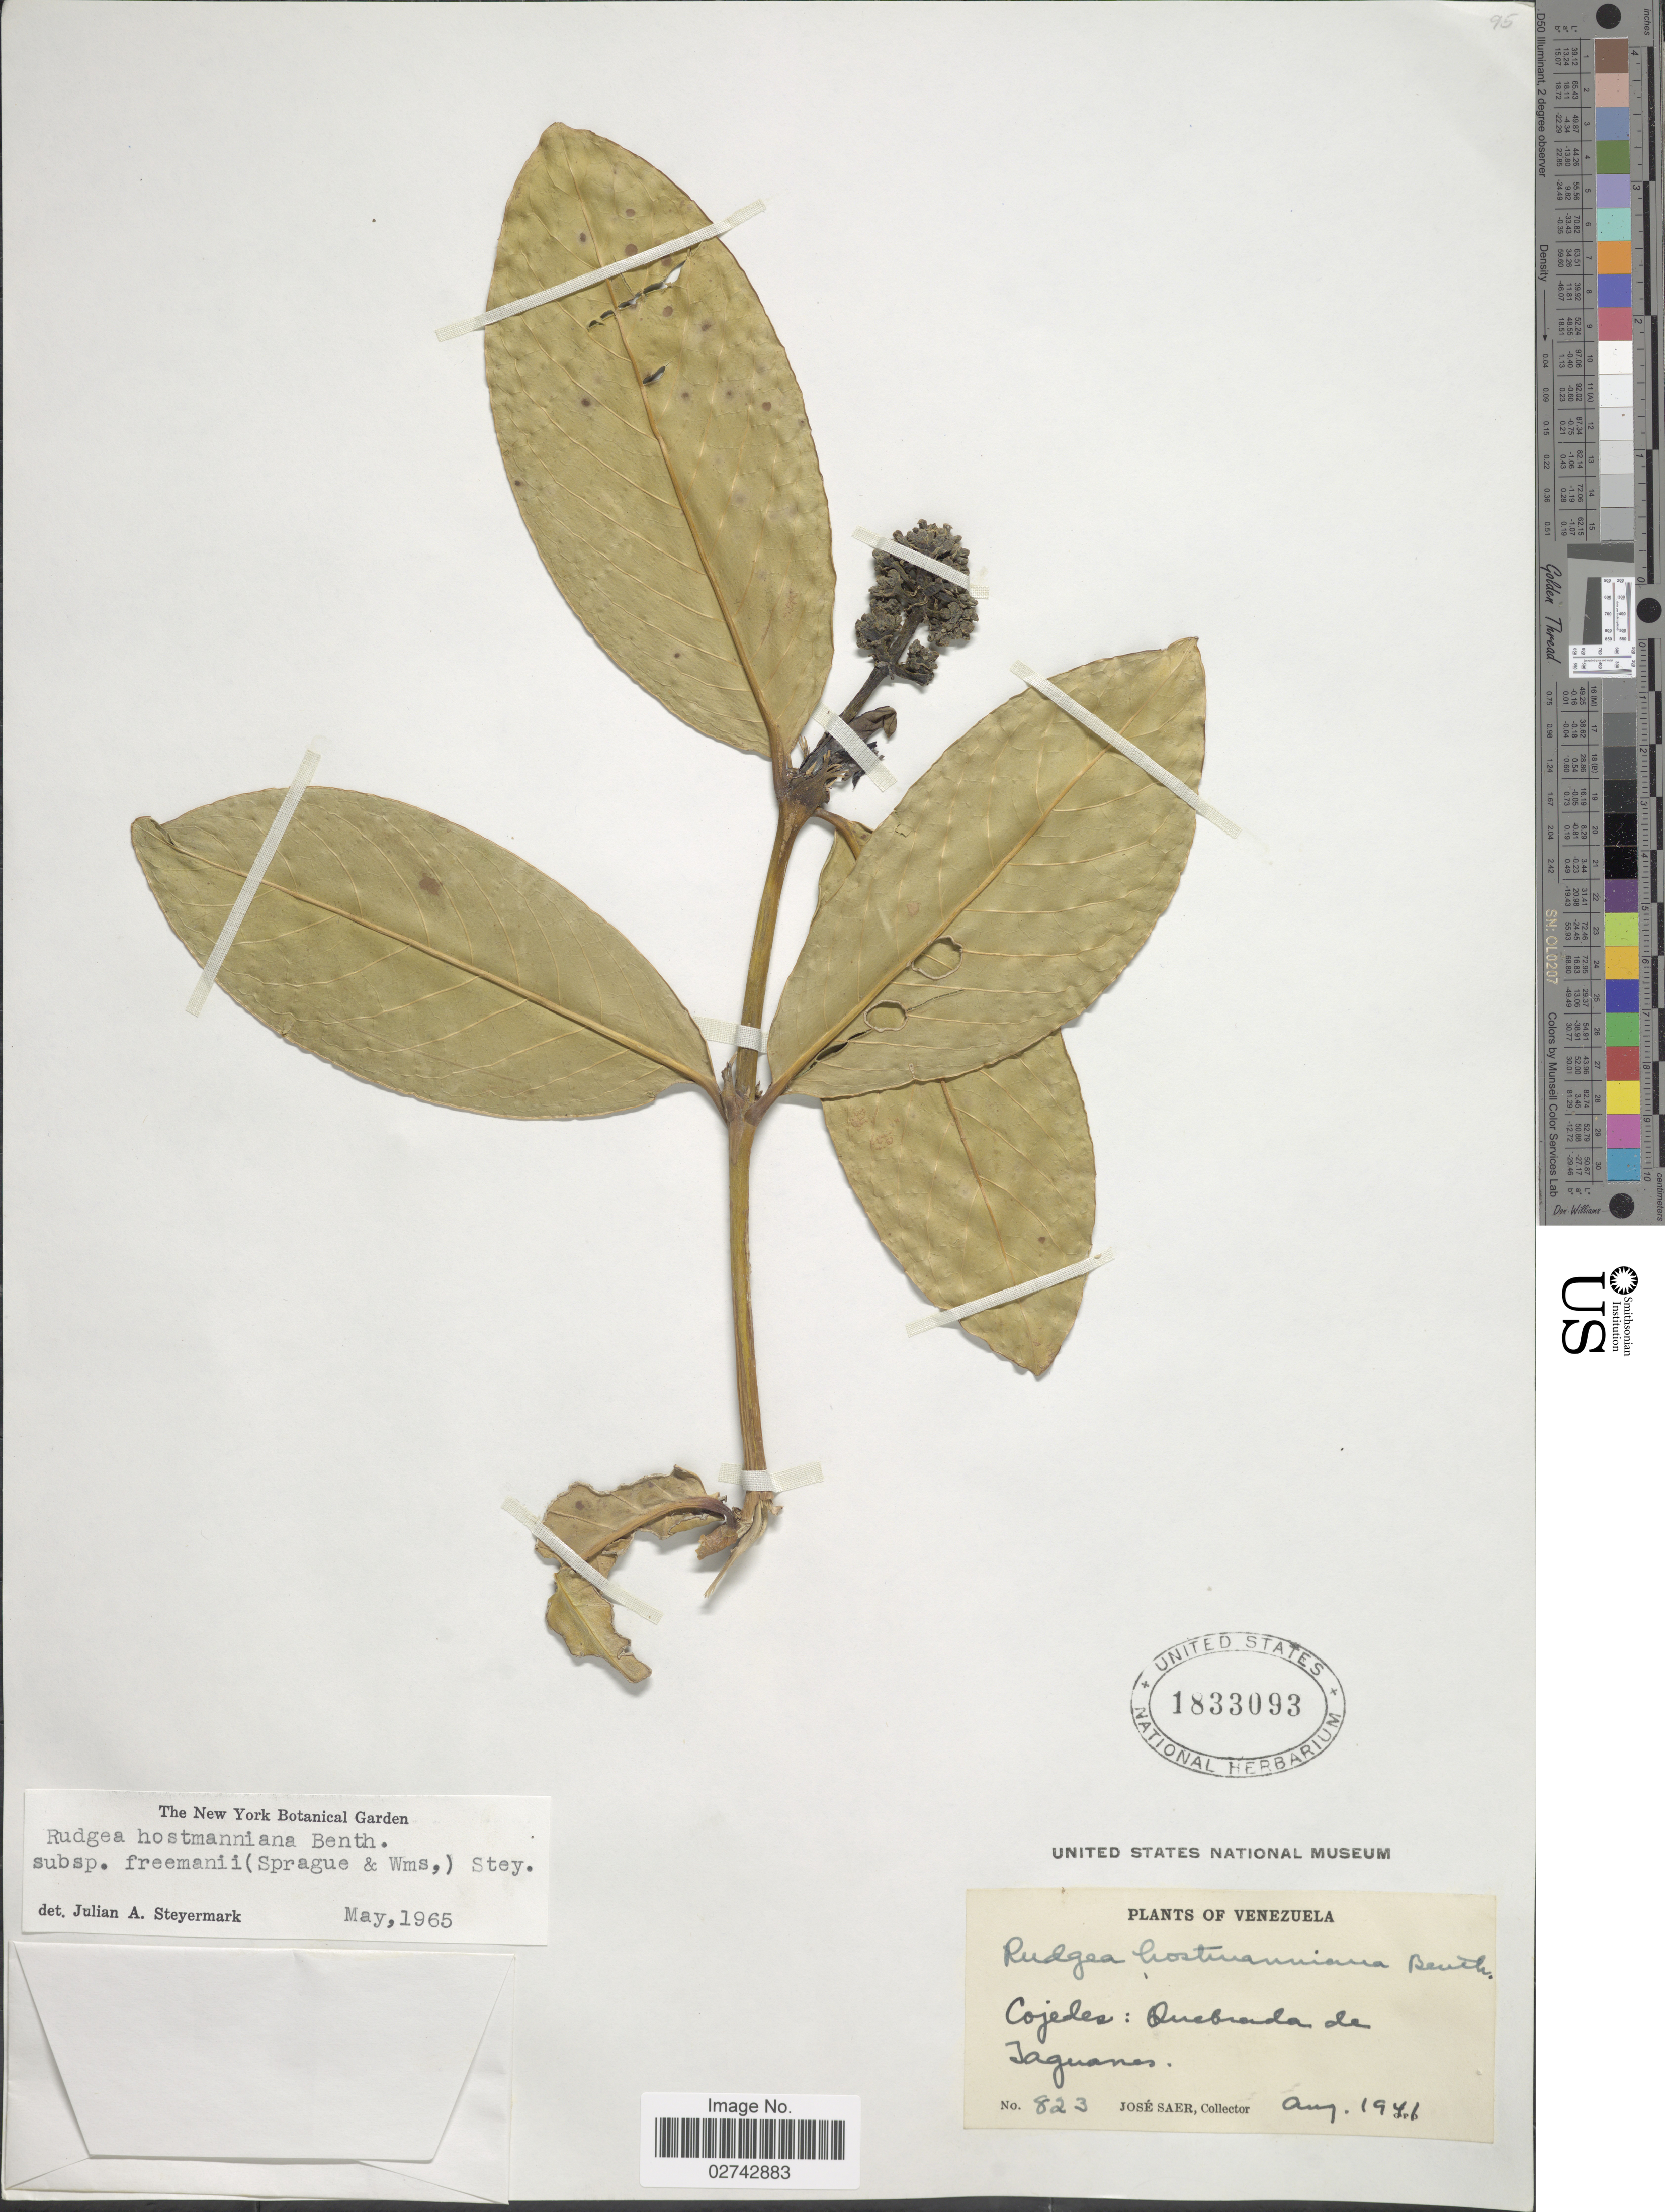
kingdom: Plantae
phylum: Tracheophyta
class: Magnoliopsida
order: Gentianales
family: Rubiaceae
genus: Rudgea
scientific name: Rudgea hostmanniana subsp. hostmanniana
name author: Benth.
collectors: J. Saer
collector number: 823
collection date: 1941-08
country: Venezuela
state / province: Cojedes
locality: Quebrada de Taguanes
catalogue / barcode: US 1833093